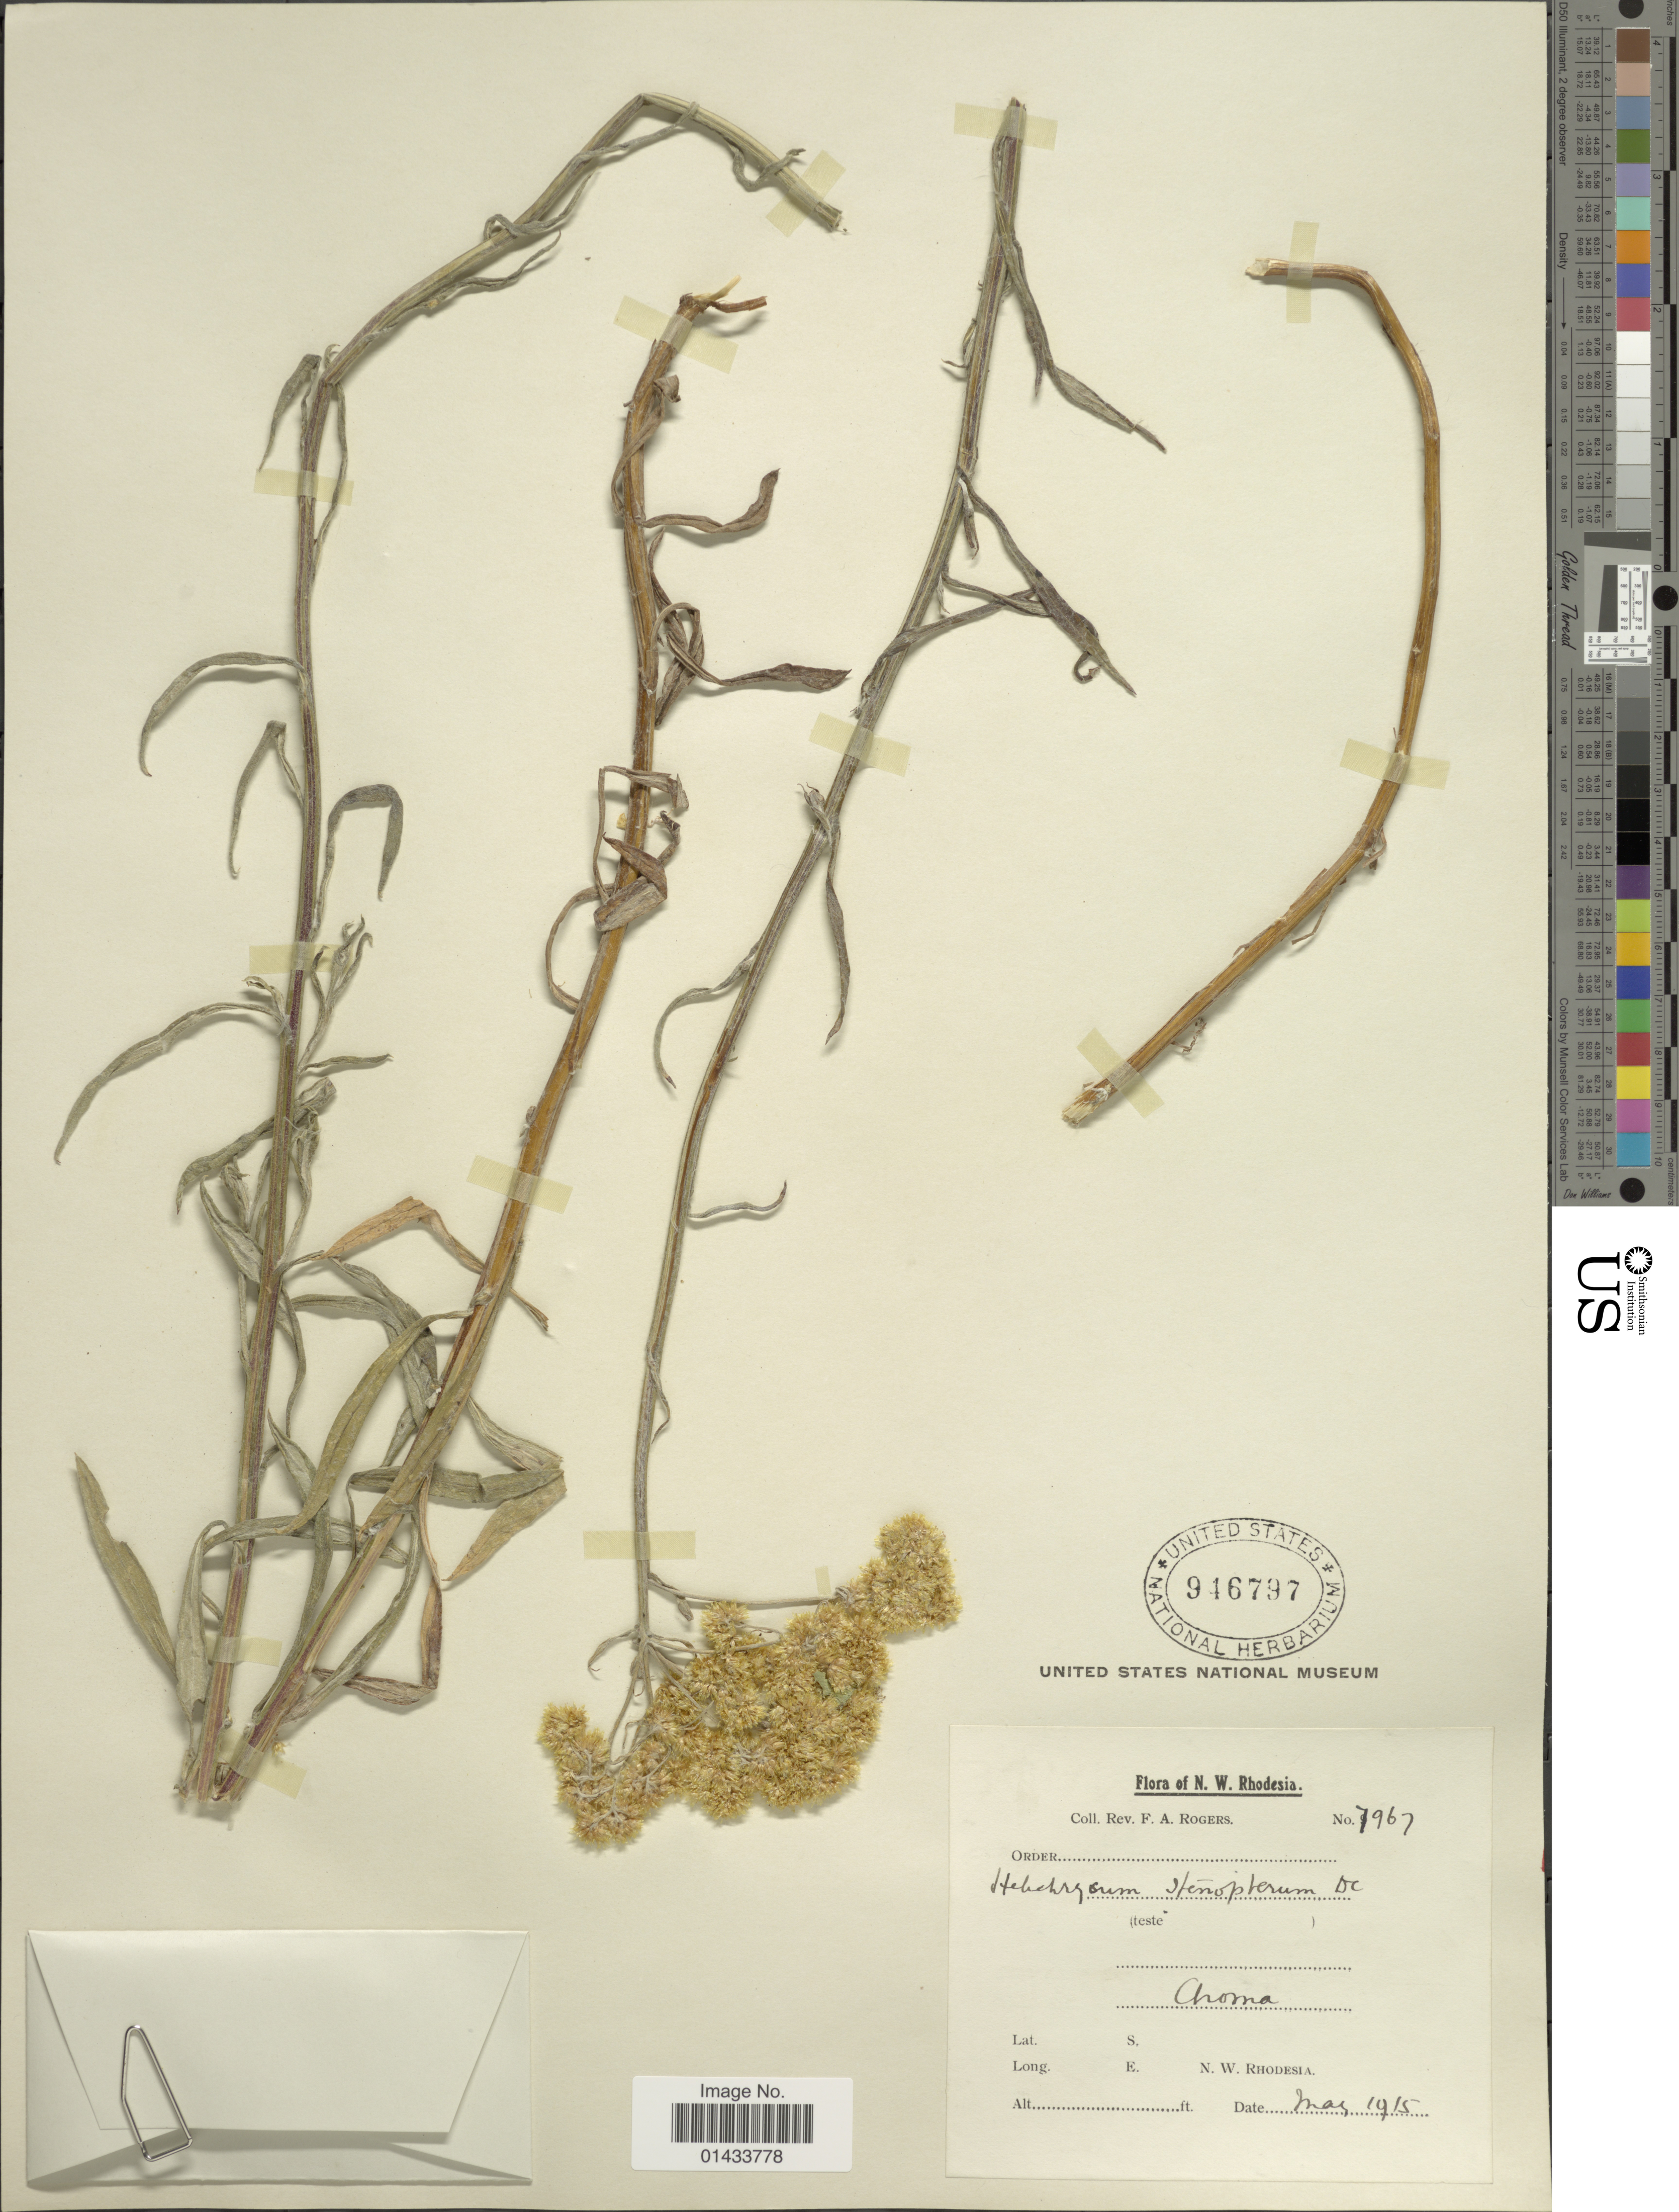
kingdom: Plantae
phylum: Tracheophyta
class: Magnoliopsida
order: Asterales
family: Asteraceae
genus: Helichrysum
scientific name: Helichrysum stenopterum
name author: DC.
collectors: F. A. Rogers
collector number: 7967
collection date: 1915-05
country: Zimbabwe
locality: N. W. Rhodesia, Aroma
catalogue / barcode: US 946797